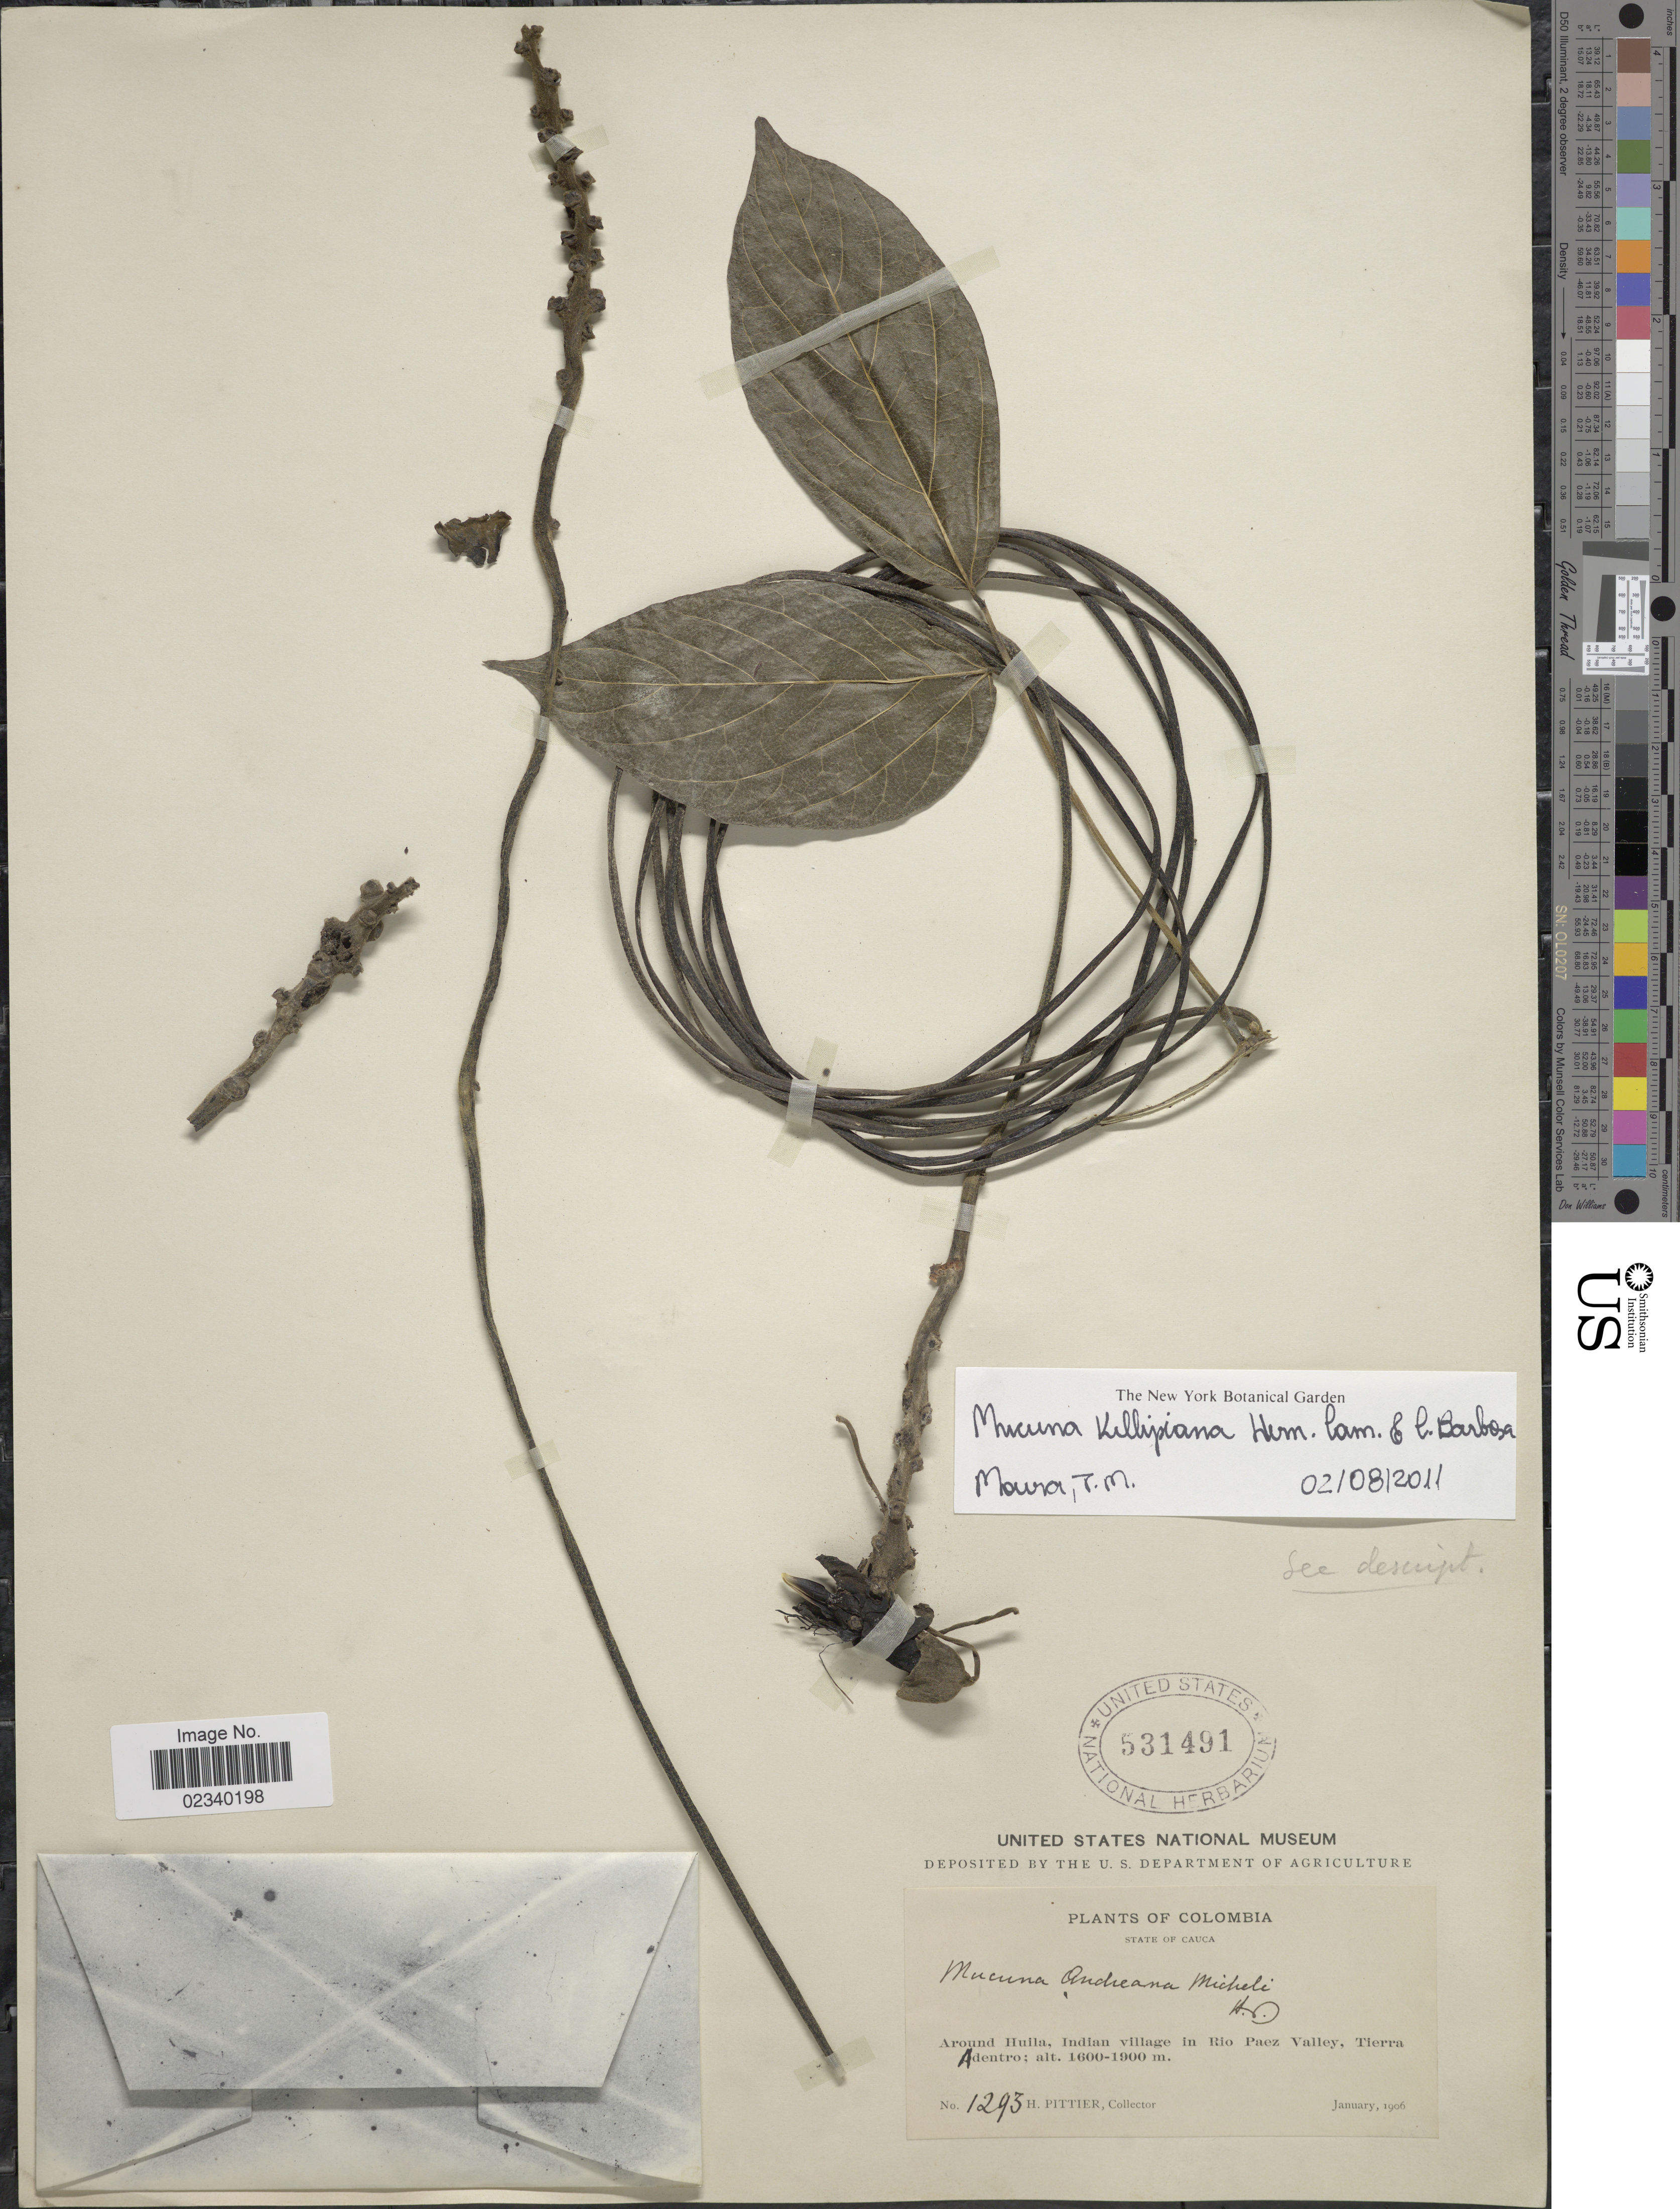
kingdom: Plantae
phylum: Tracheophyta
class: Magnoliopsida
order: Fabales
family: Fabaceae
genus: Mucuna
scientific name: Mucuna killipiana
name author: Hern. Cam. & C. Barbosa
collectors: H. F. Pittier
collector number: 1293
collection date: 1906-01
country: Colombia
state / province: Huila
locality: Cauca. Around Huila, Indian village in Rio Peaz Valley, Tierra Adentro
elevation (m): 1600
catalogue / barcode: US 531491